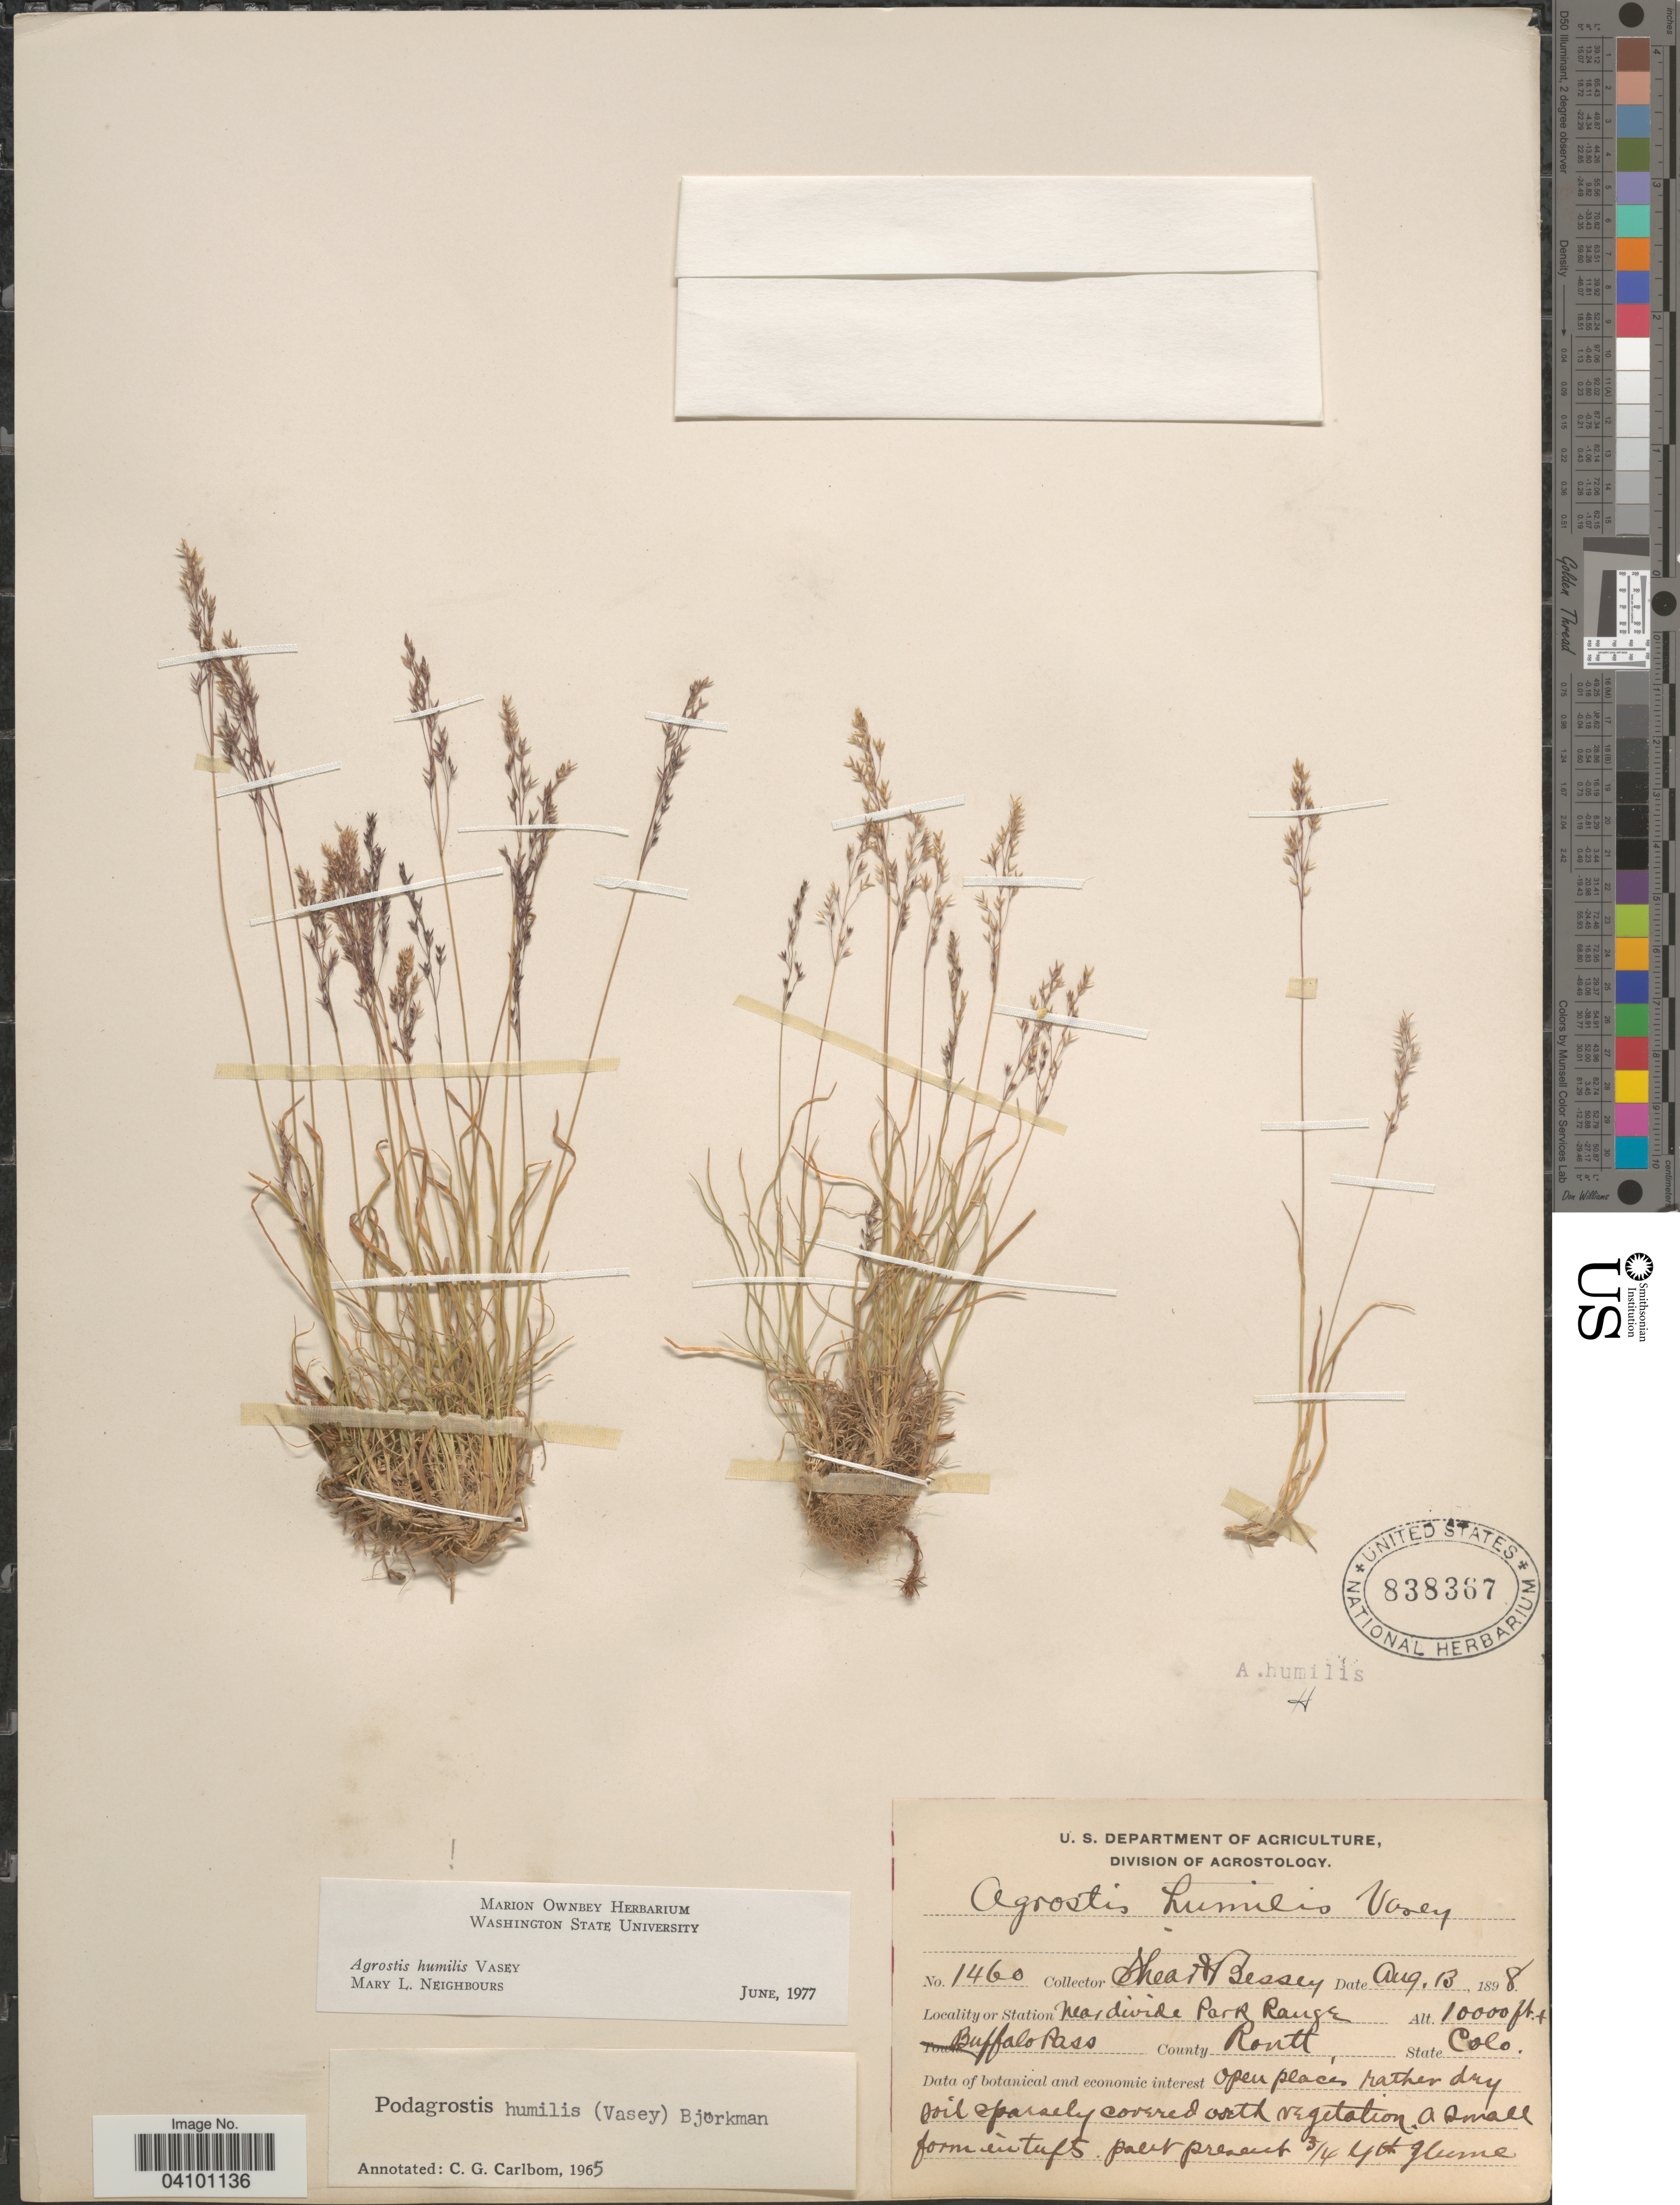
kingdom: Plantae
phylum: Tracheophyta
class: Liliopsida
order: Poales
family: Poaceae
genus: Podagrostis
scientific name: Podagrostis humilis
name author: (Vasey) Björkman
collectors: -- Shear & -. Bessey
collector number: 1460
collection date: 1898-08-13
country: United States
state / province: Colorado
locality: Near divide Park Range. Buffalo Pass County Routt.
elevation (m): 3048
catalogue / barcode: US 838367